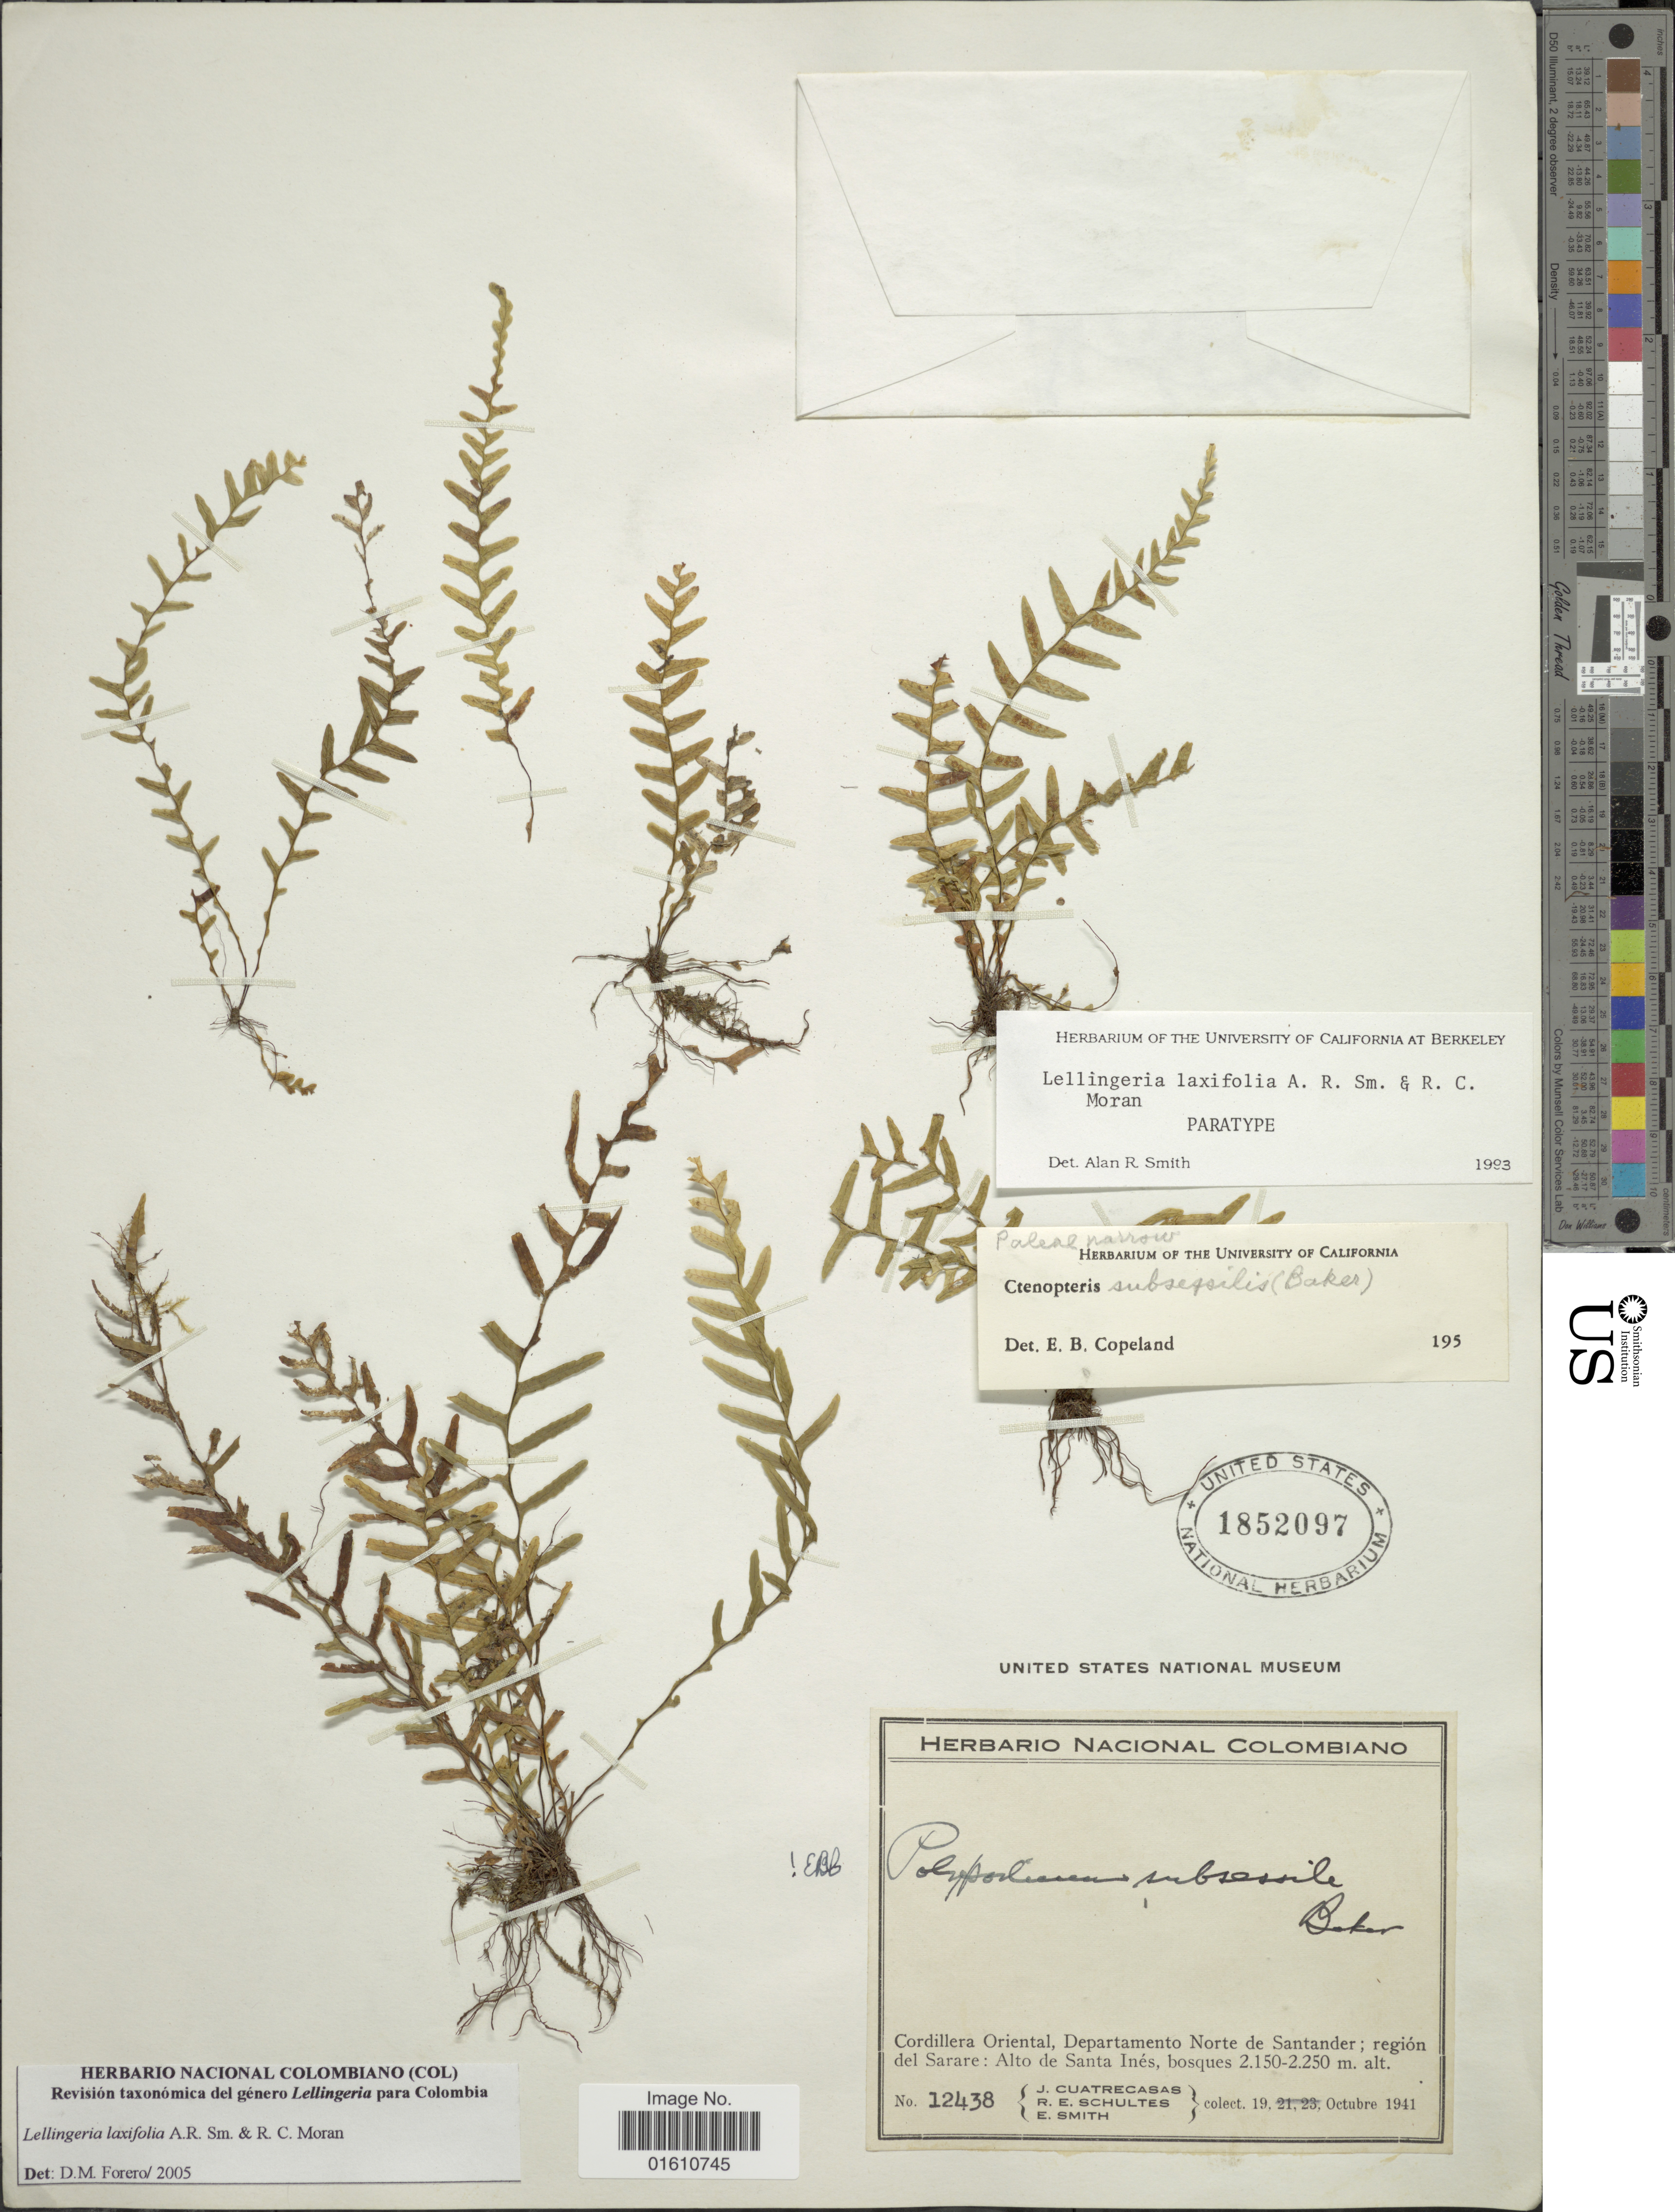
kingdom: Plantae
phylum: Tracheophyta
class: Polypodiopsida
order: Polypodiales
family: Polypodiaceae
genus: Lellingeria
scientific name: Lellingeria laxifolia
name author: A.R. Sm. & R.C. Moran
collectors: J. Cuatrecasas, R. E. Schultes & C. E. Smith Jr.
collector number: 12438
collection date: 1941-10-19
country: Colombia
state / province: Norte de Santander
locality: Cordillera Oriental, Departamento Norte de Santander; region del Sarare, alto de Santa Ines, bosques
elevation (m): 2150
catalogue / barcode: US 1852097